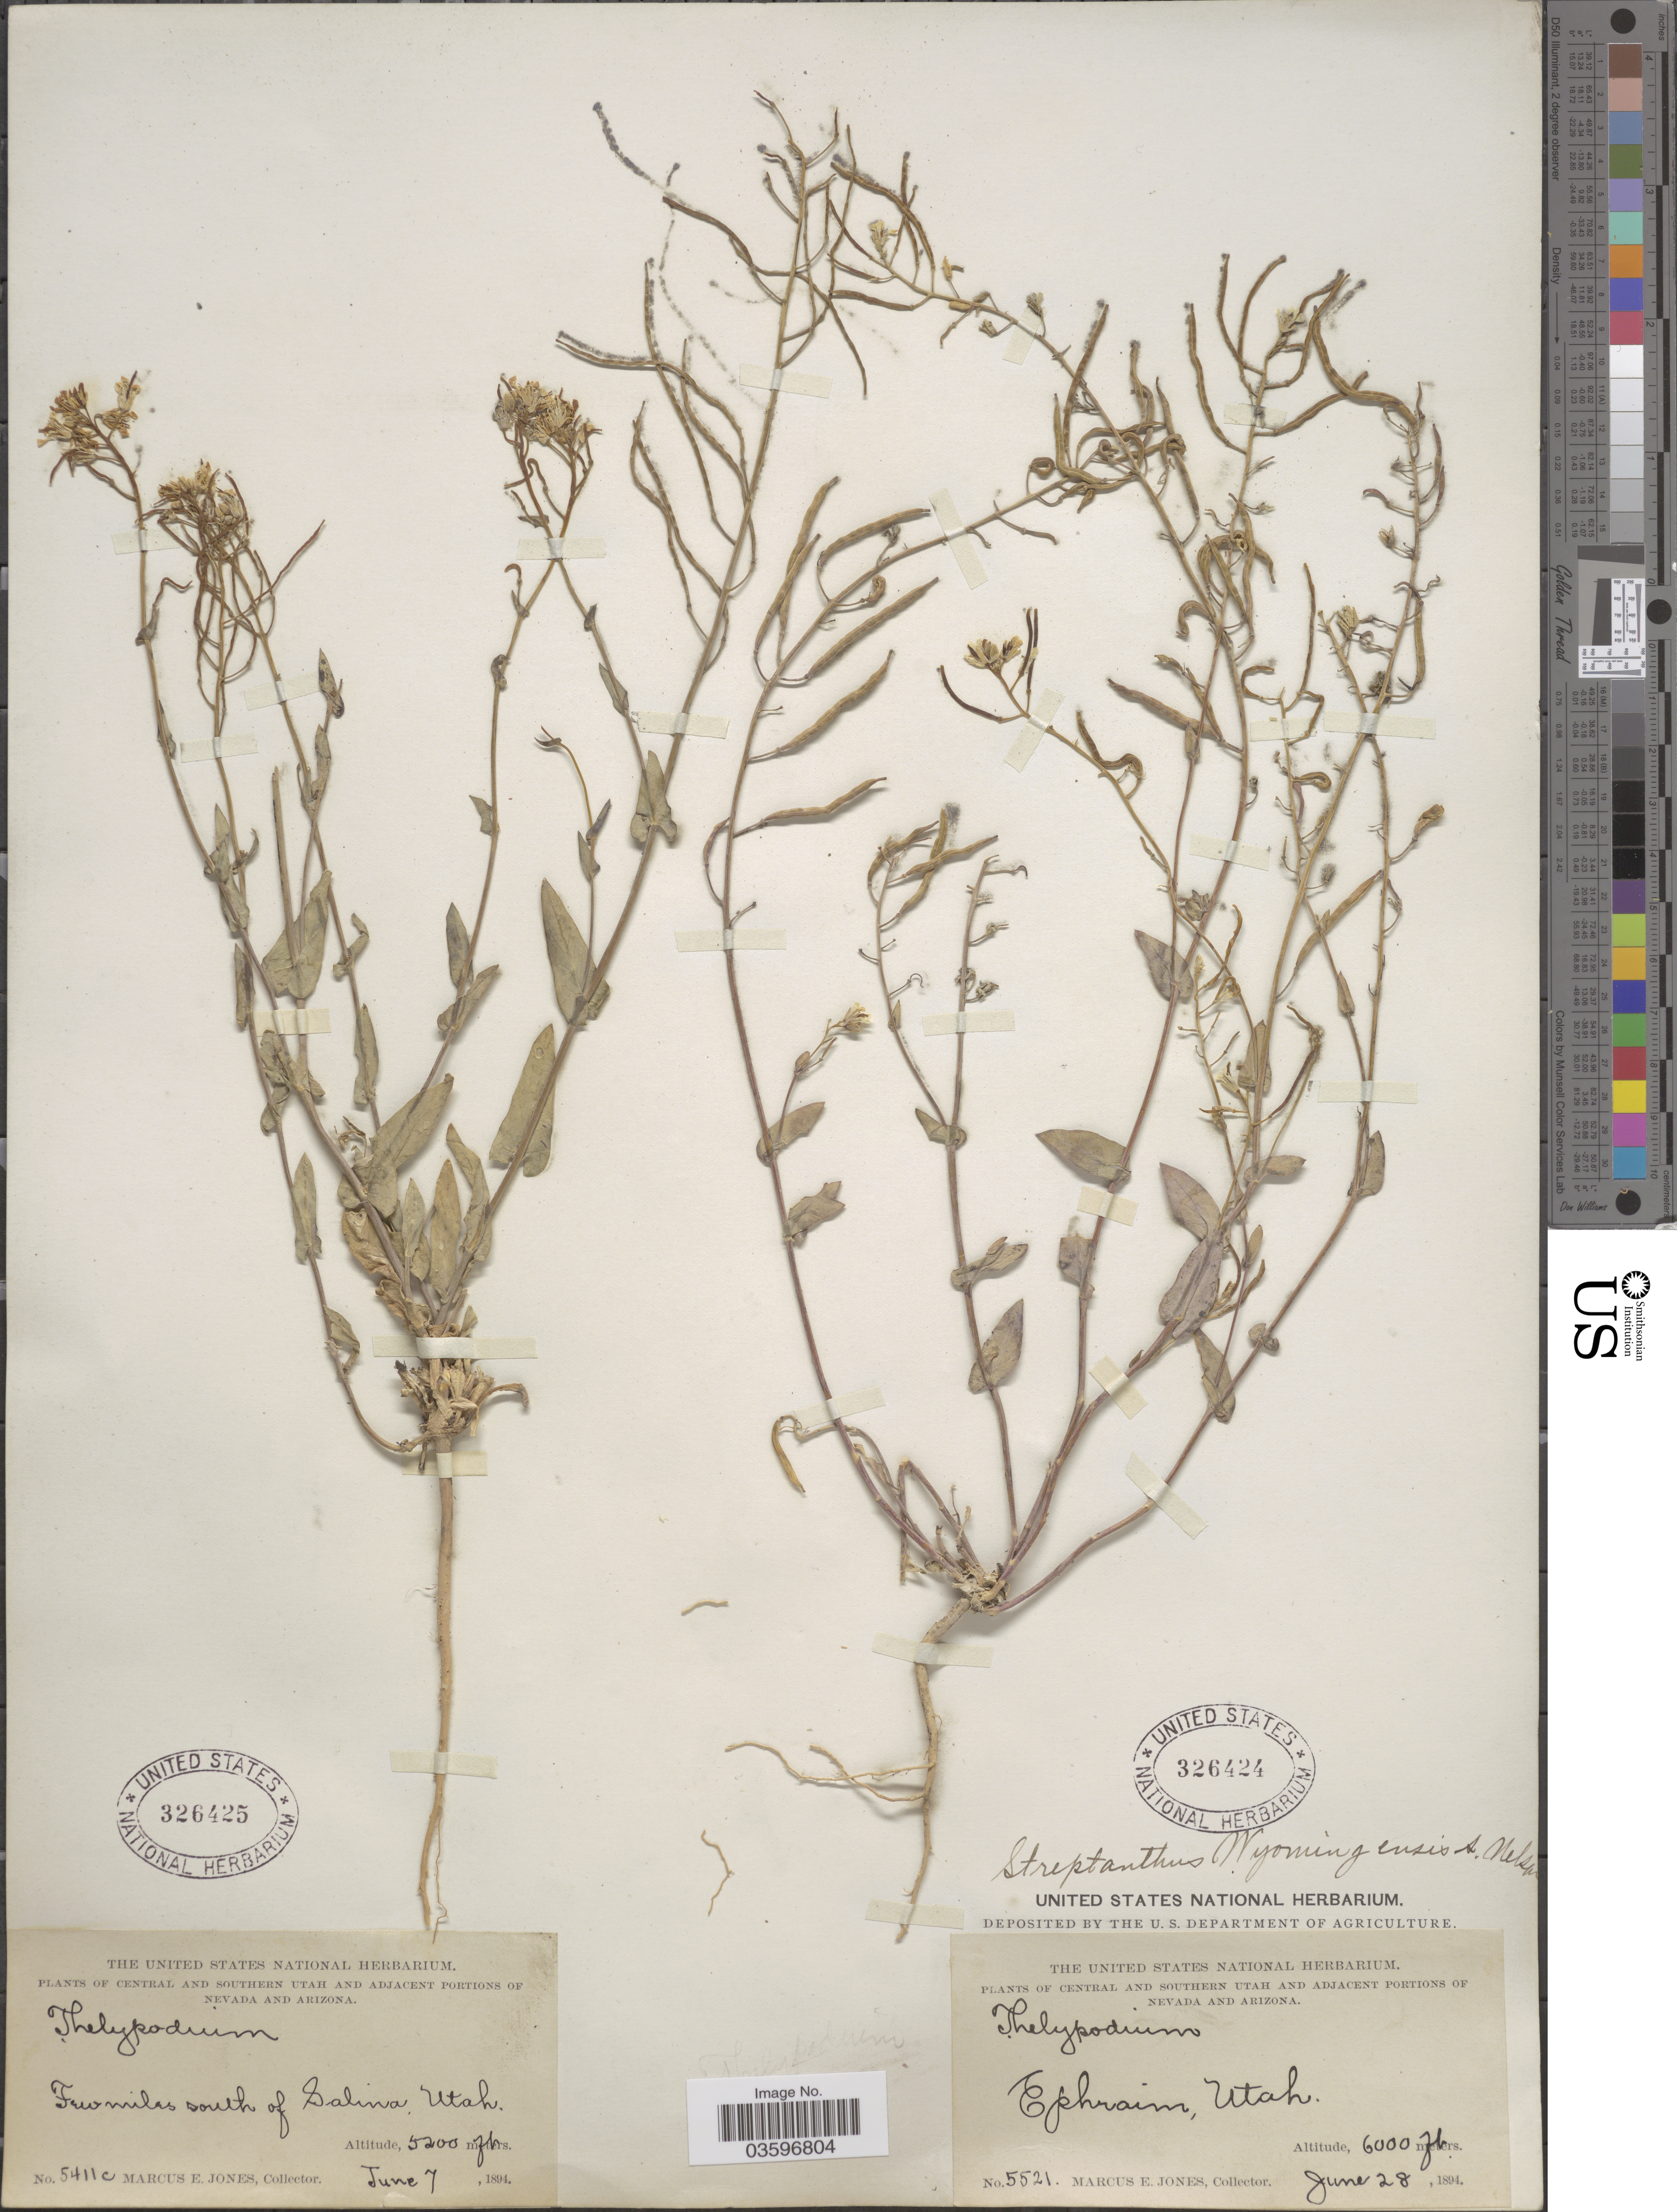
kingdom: Plantae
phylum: Tracheophyta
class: Magnoliopsida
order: Brassicales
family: Brassicaceae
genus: Thelypodiopsis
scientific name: Thelypodiopsis elegans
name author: (M.E. Jones) Rydb.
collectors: M. E. Jones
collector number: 5521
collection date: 1894-06-28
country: United States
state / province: Utah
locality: Central and Southern Utah. Ephraim.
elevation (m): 1829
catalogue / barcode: US 326424-2